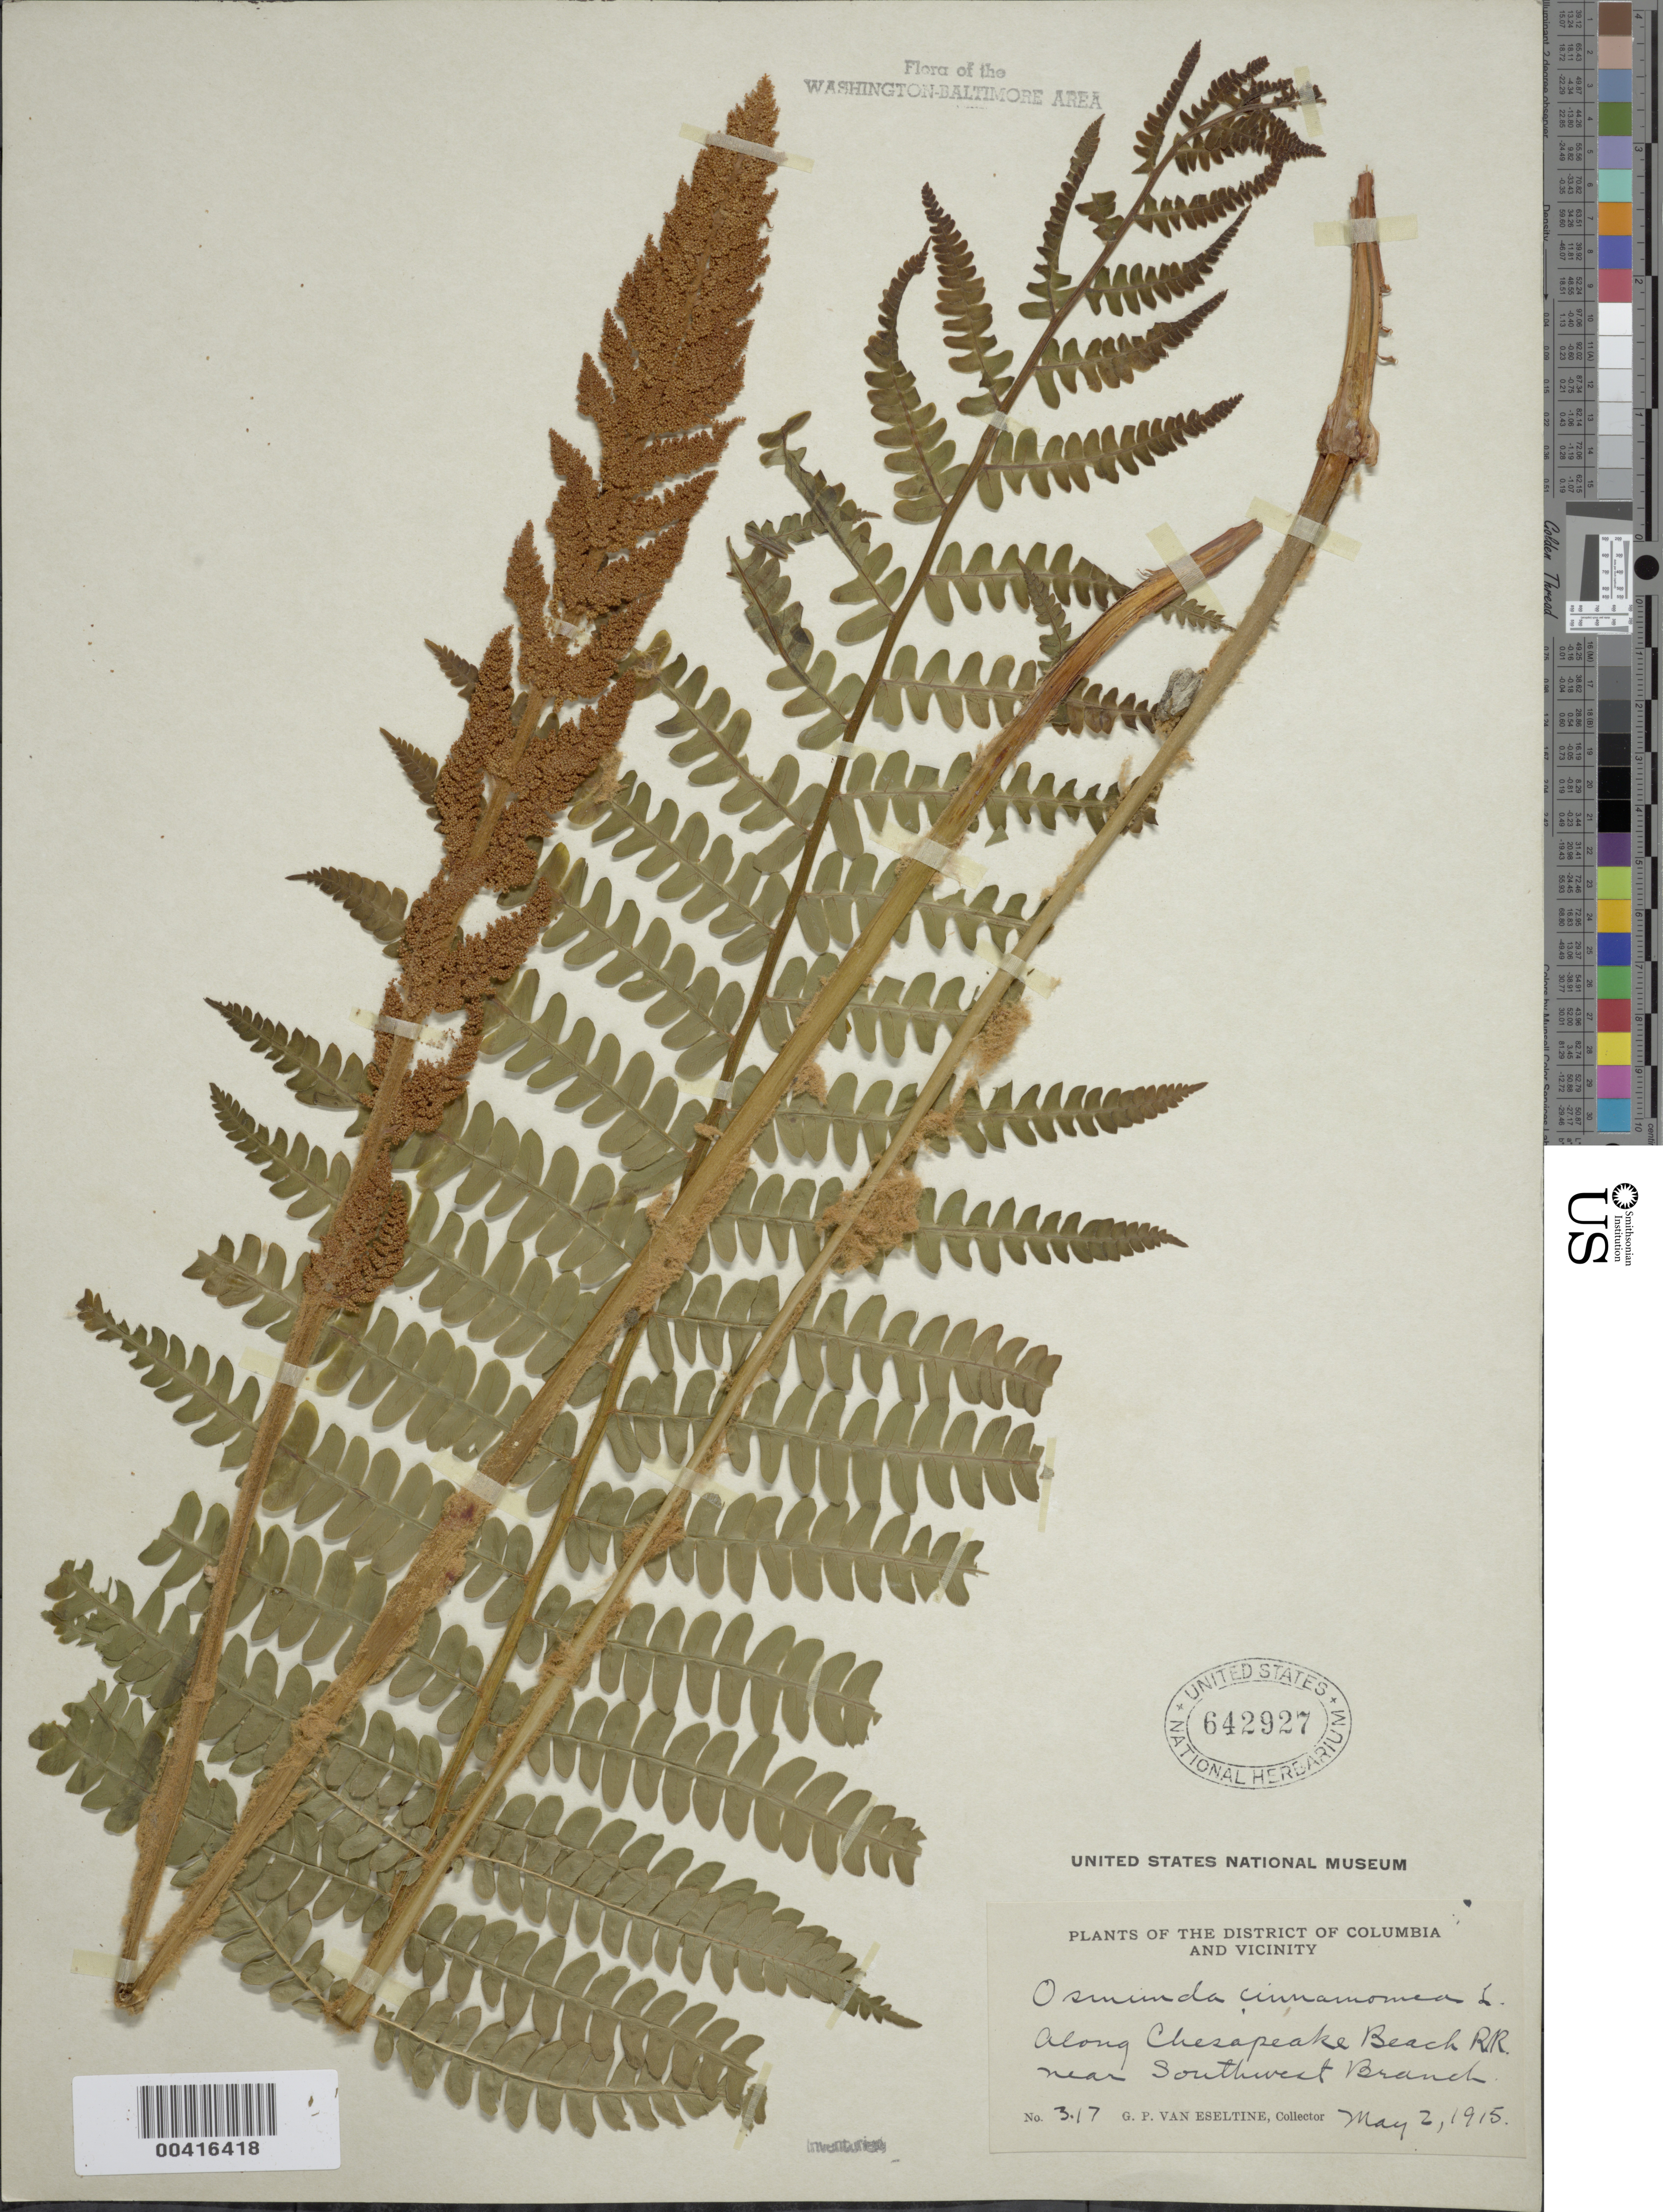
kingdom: Plantae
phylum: Tracheophyta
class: Polypodiopsida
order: Osmundales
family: Osmundaceae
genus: Osmundastrum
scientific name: Osmundastrum cinnamomeum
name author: (L.) C. Presl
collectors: G. P. Van Eseltine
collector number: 317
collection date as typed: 02 May 1915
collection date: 1915-05-02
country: United States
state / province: Maryland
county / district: Calvert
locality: Chesapeake Beach railroad near Southwest Branch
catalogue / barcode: US 642927